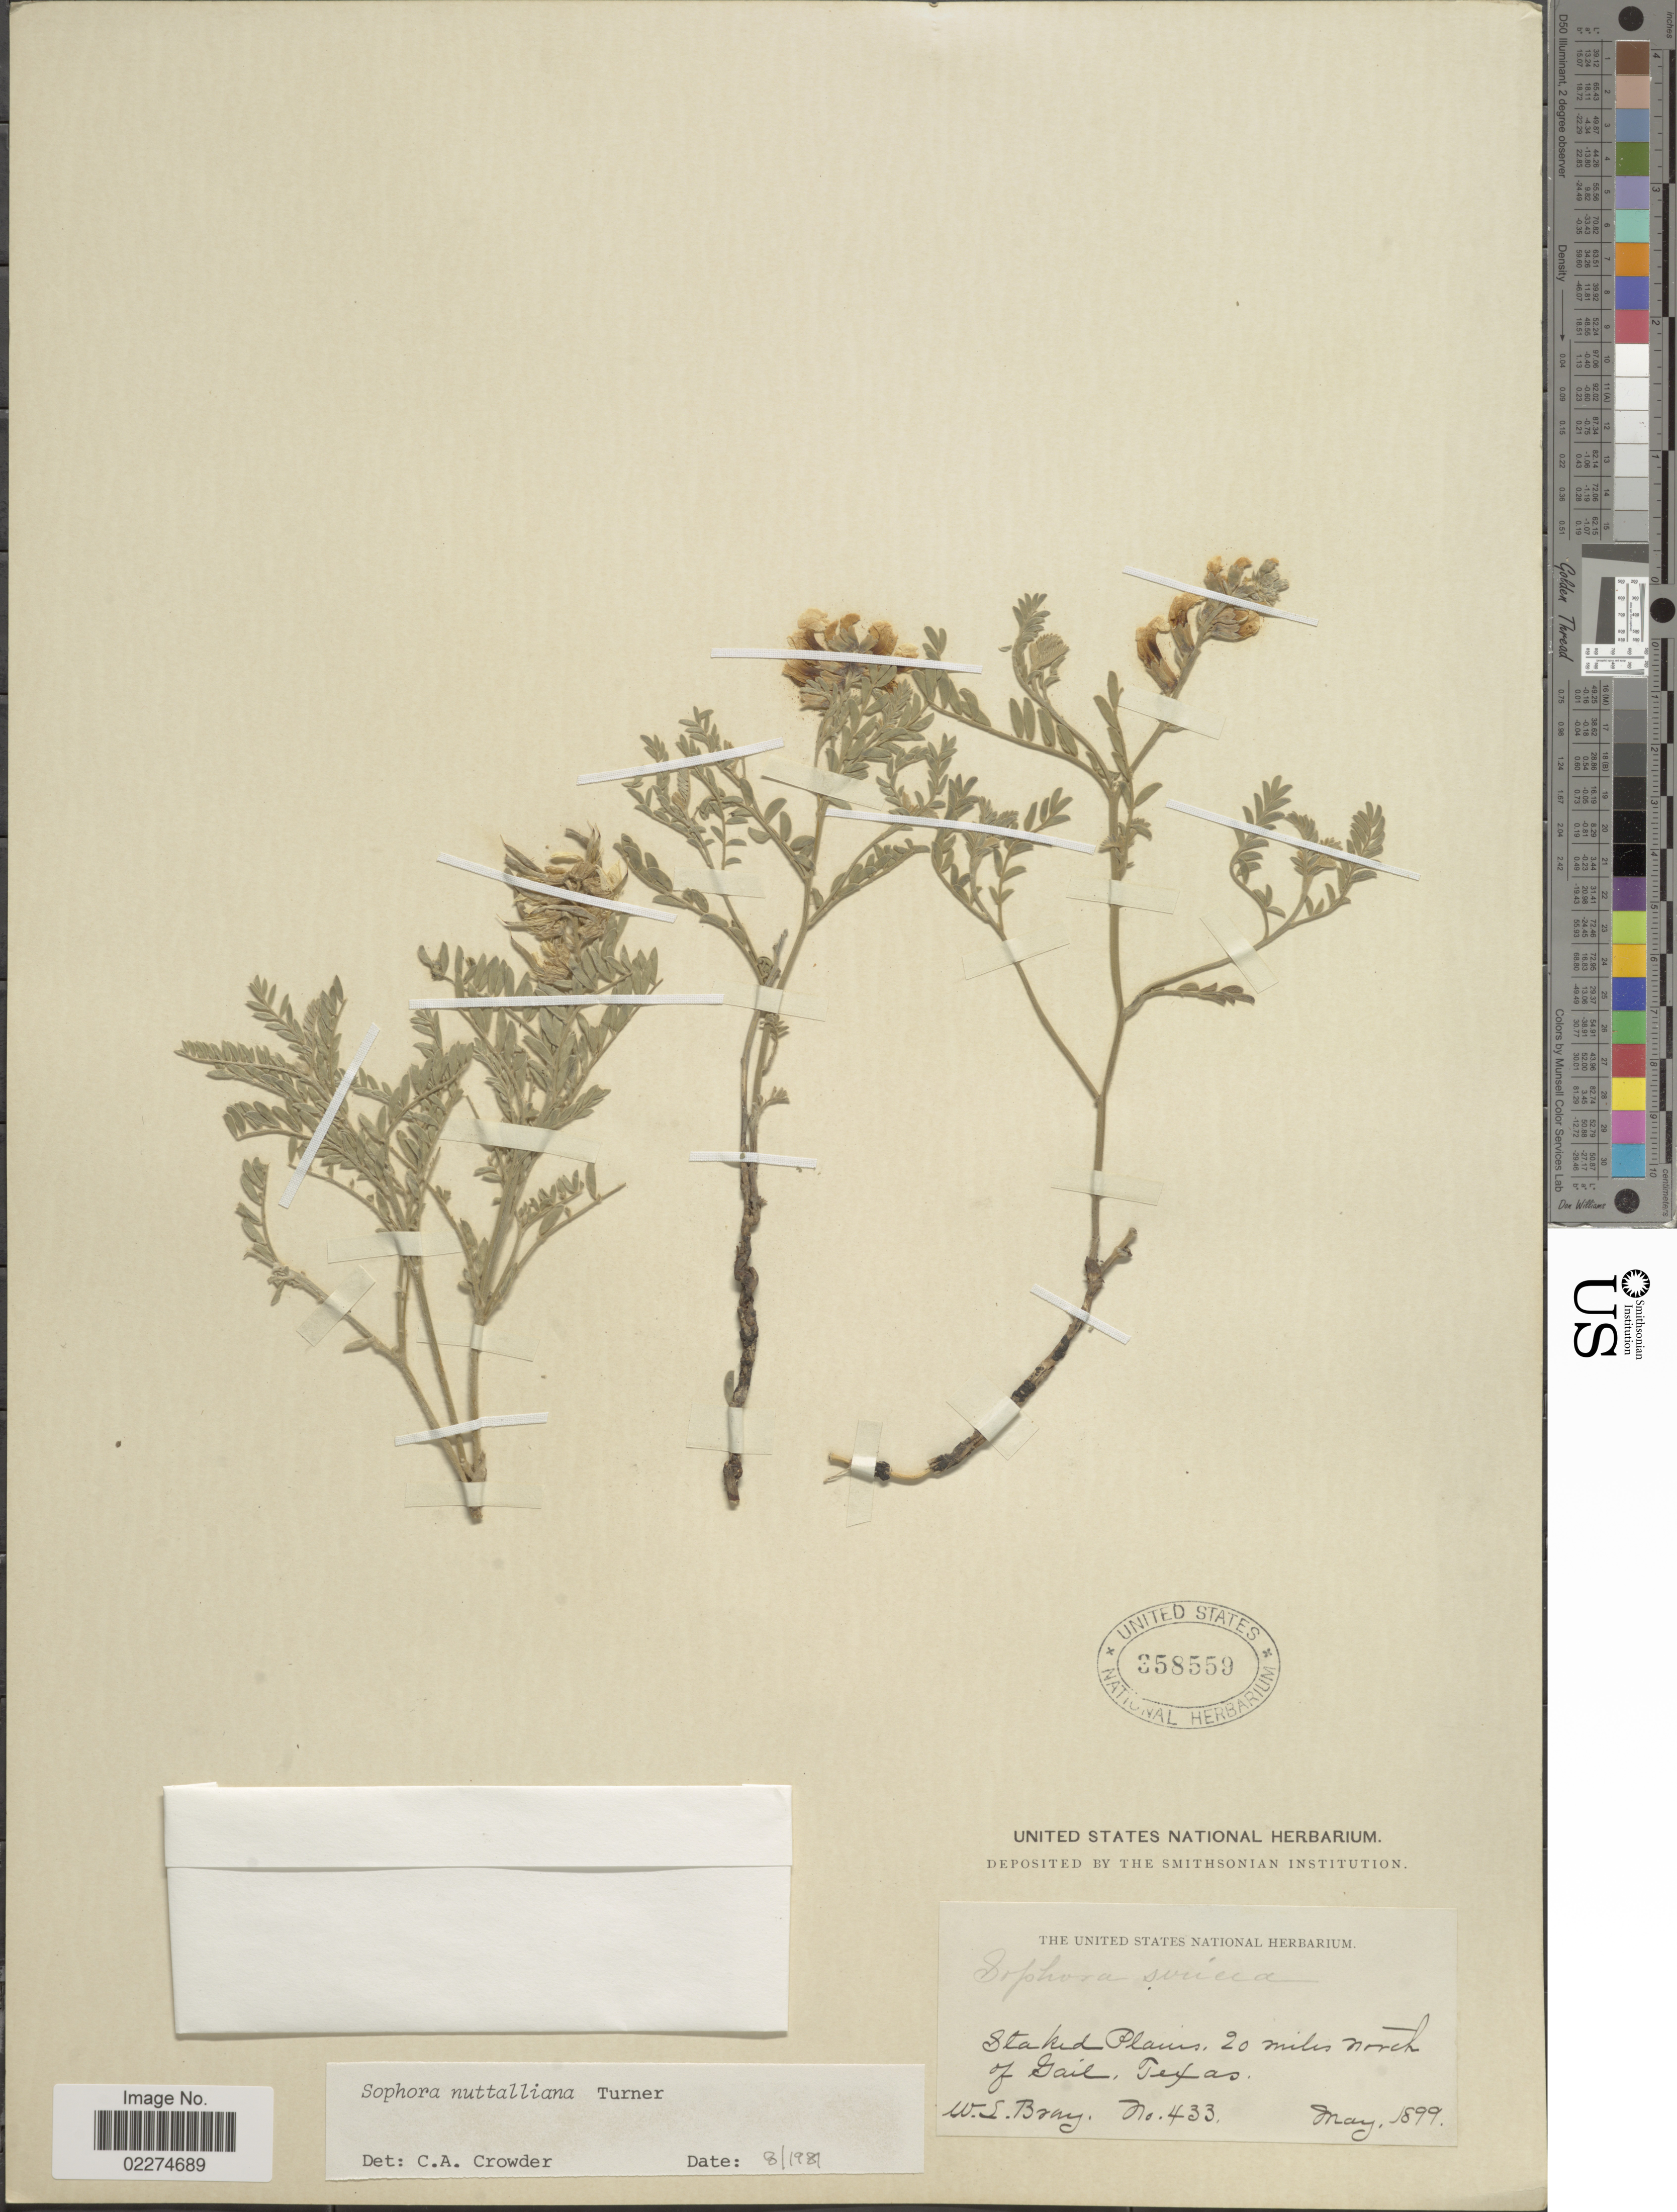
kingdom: Plantae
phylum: Tracheophyta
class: Magnoliopsida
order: Fabales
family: Fabaceae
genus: Sophora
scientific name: Sophora nuttalliana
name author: B.L. Turner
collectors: W. L. Bray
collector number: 433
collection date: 1899-05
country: United States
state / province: Texas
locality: Staked Plains, 20 miles north of Gail, Texas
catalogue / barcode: US 358559